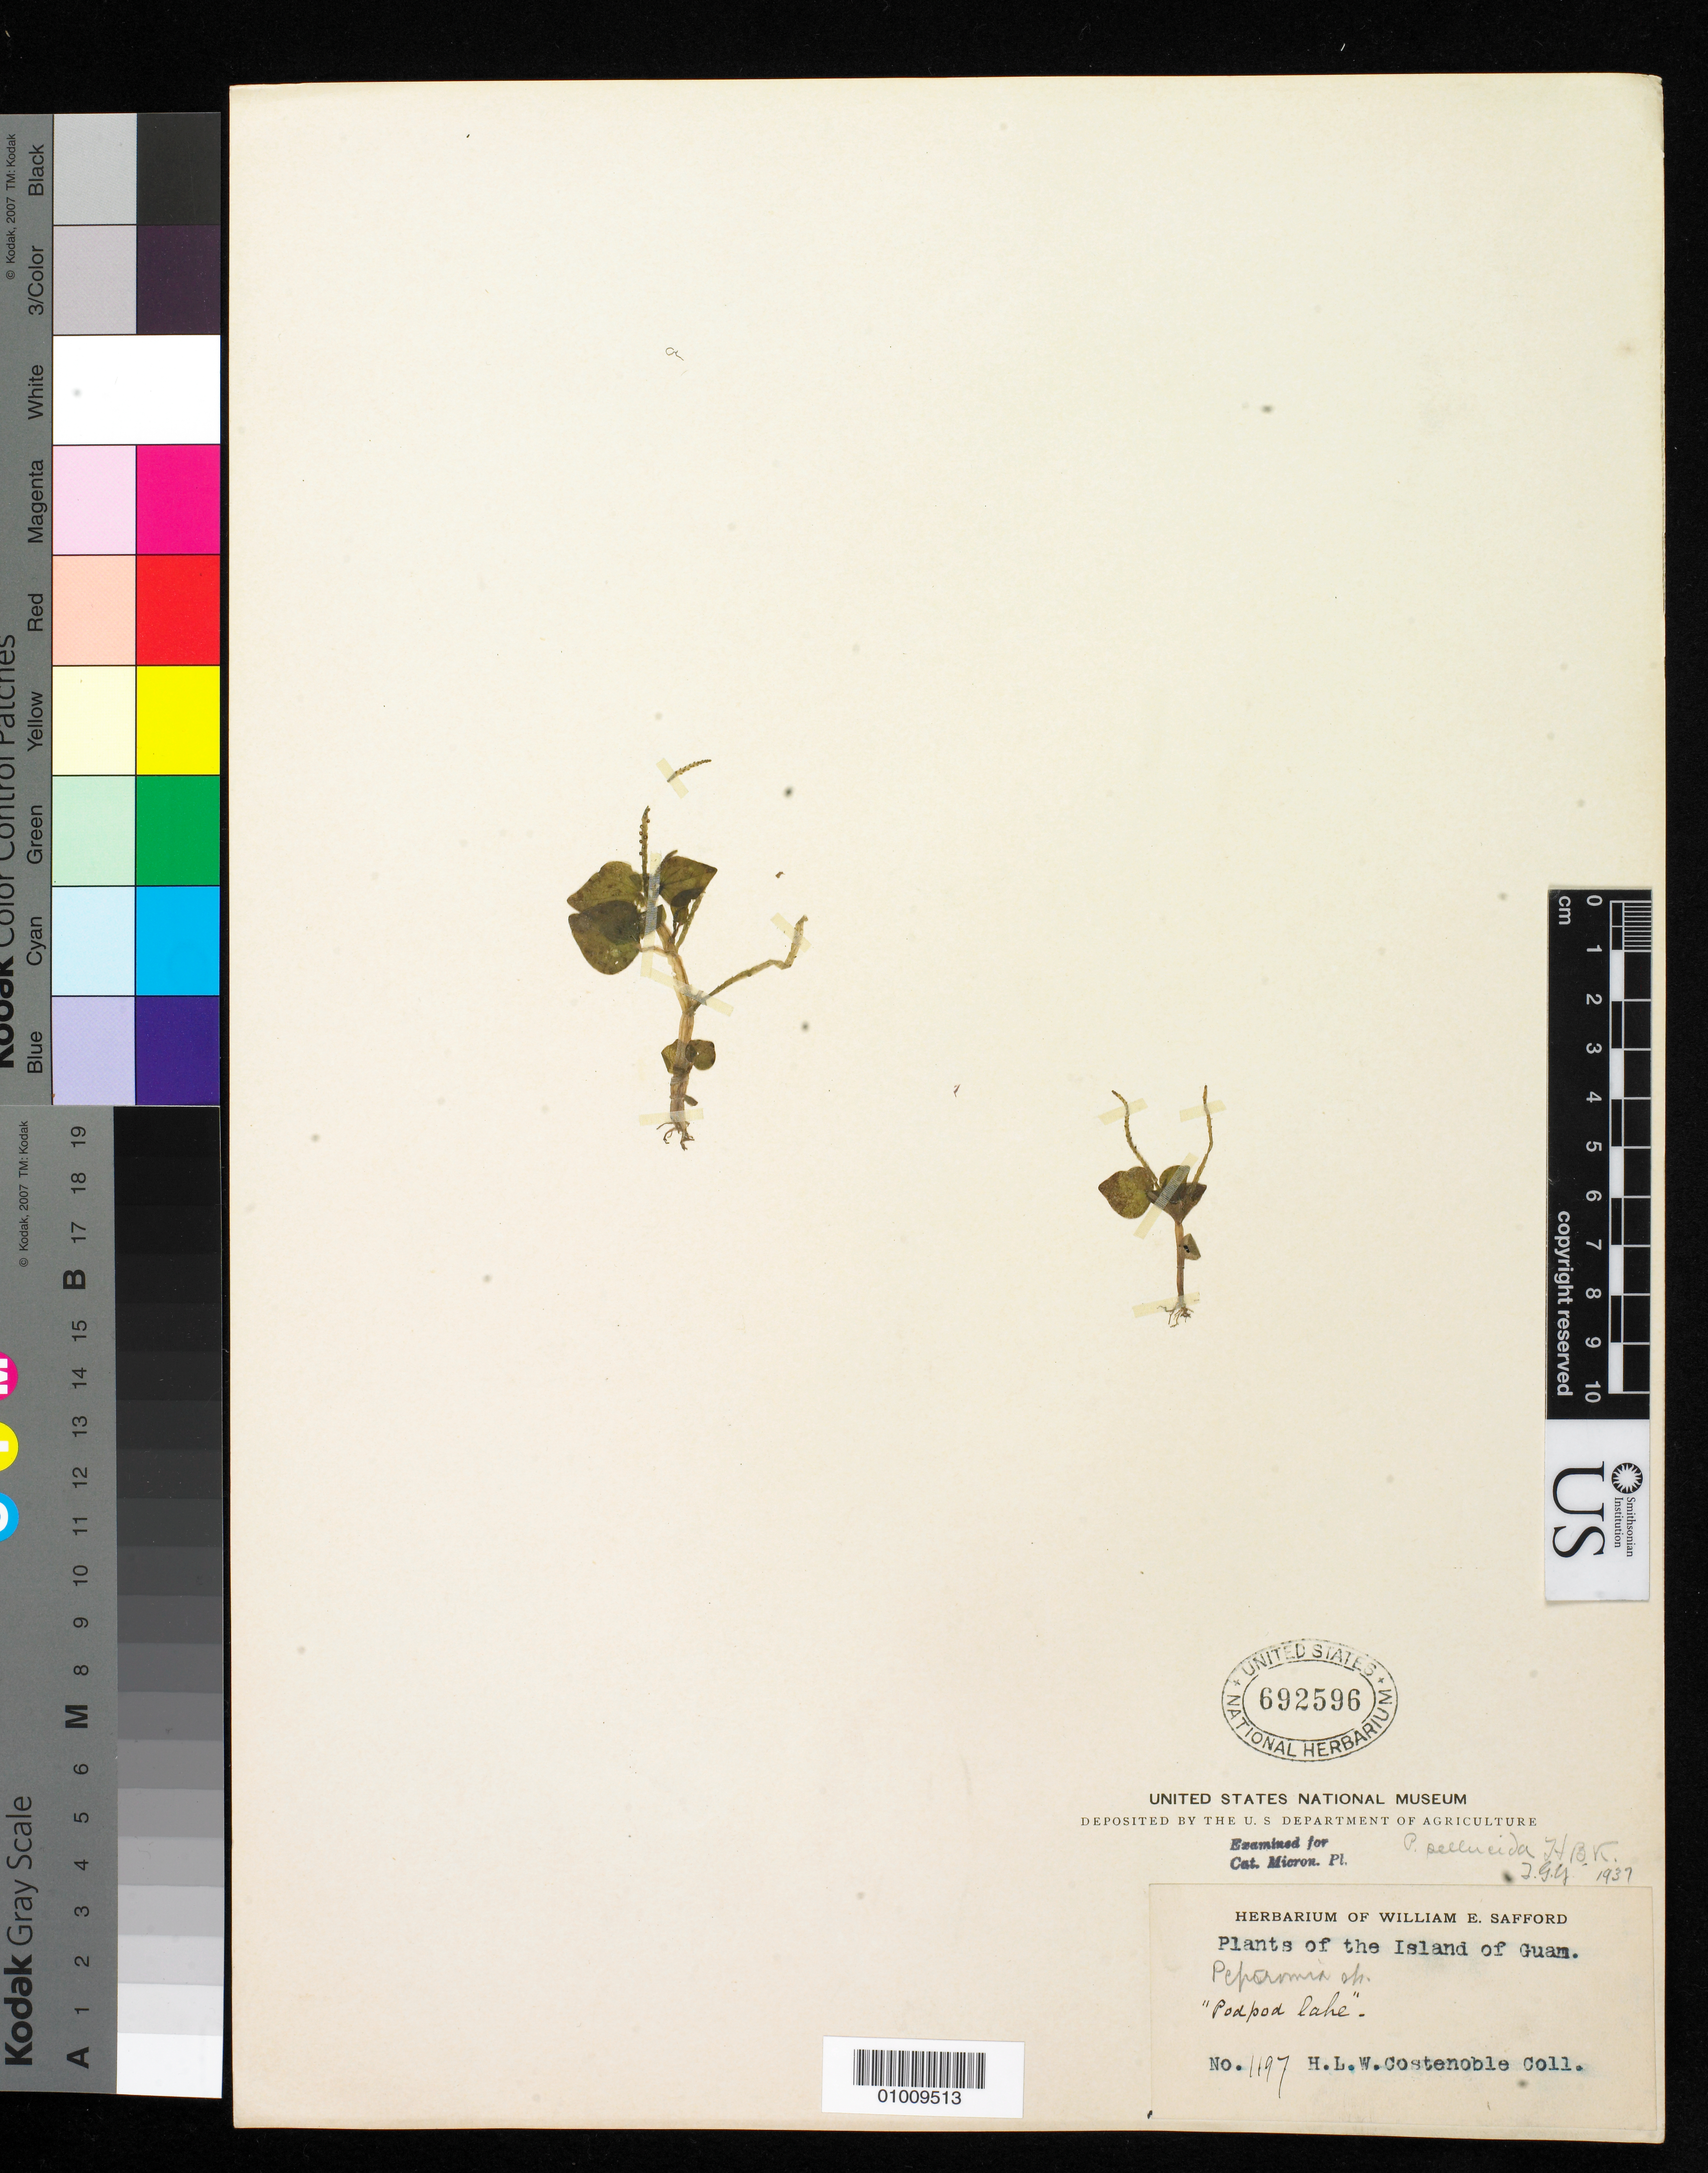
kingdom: Plantae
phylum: Tracheophyta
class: Magnoliopsida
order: Piperales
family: Piperaceae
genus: Peperomia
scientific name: Peperomia pellucida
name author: (L.) Kunth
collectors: H. Costenoble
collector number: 1197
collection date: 1859/1926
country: Guam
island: Guam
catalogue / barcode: US 692596